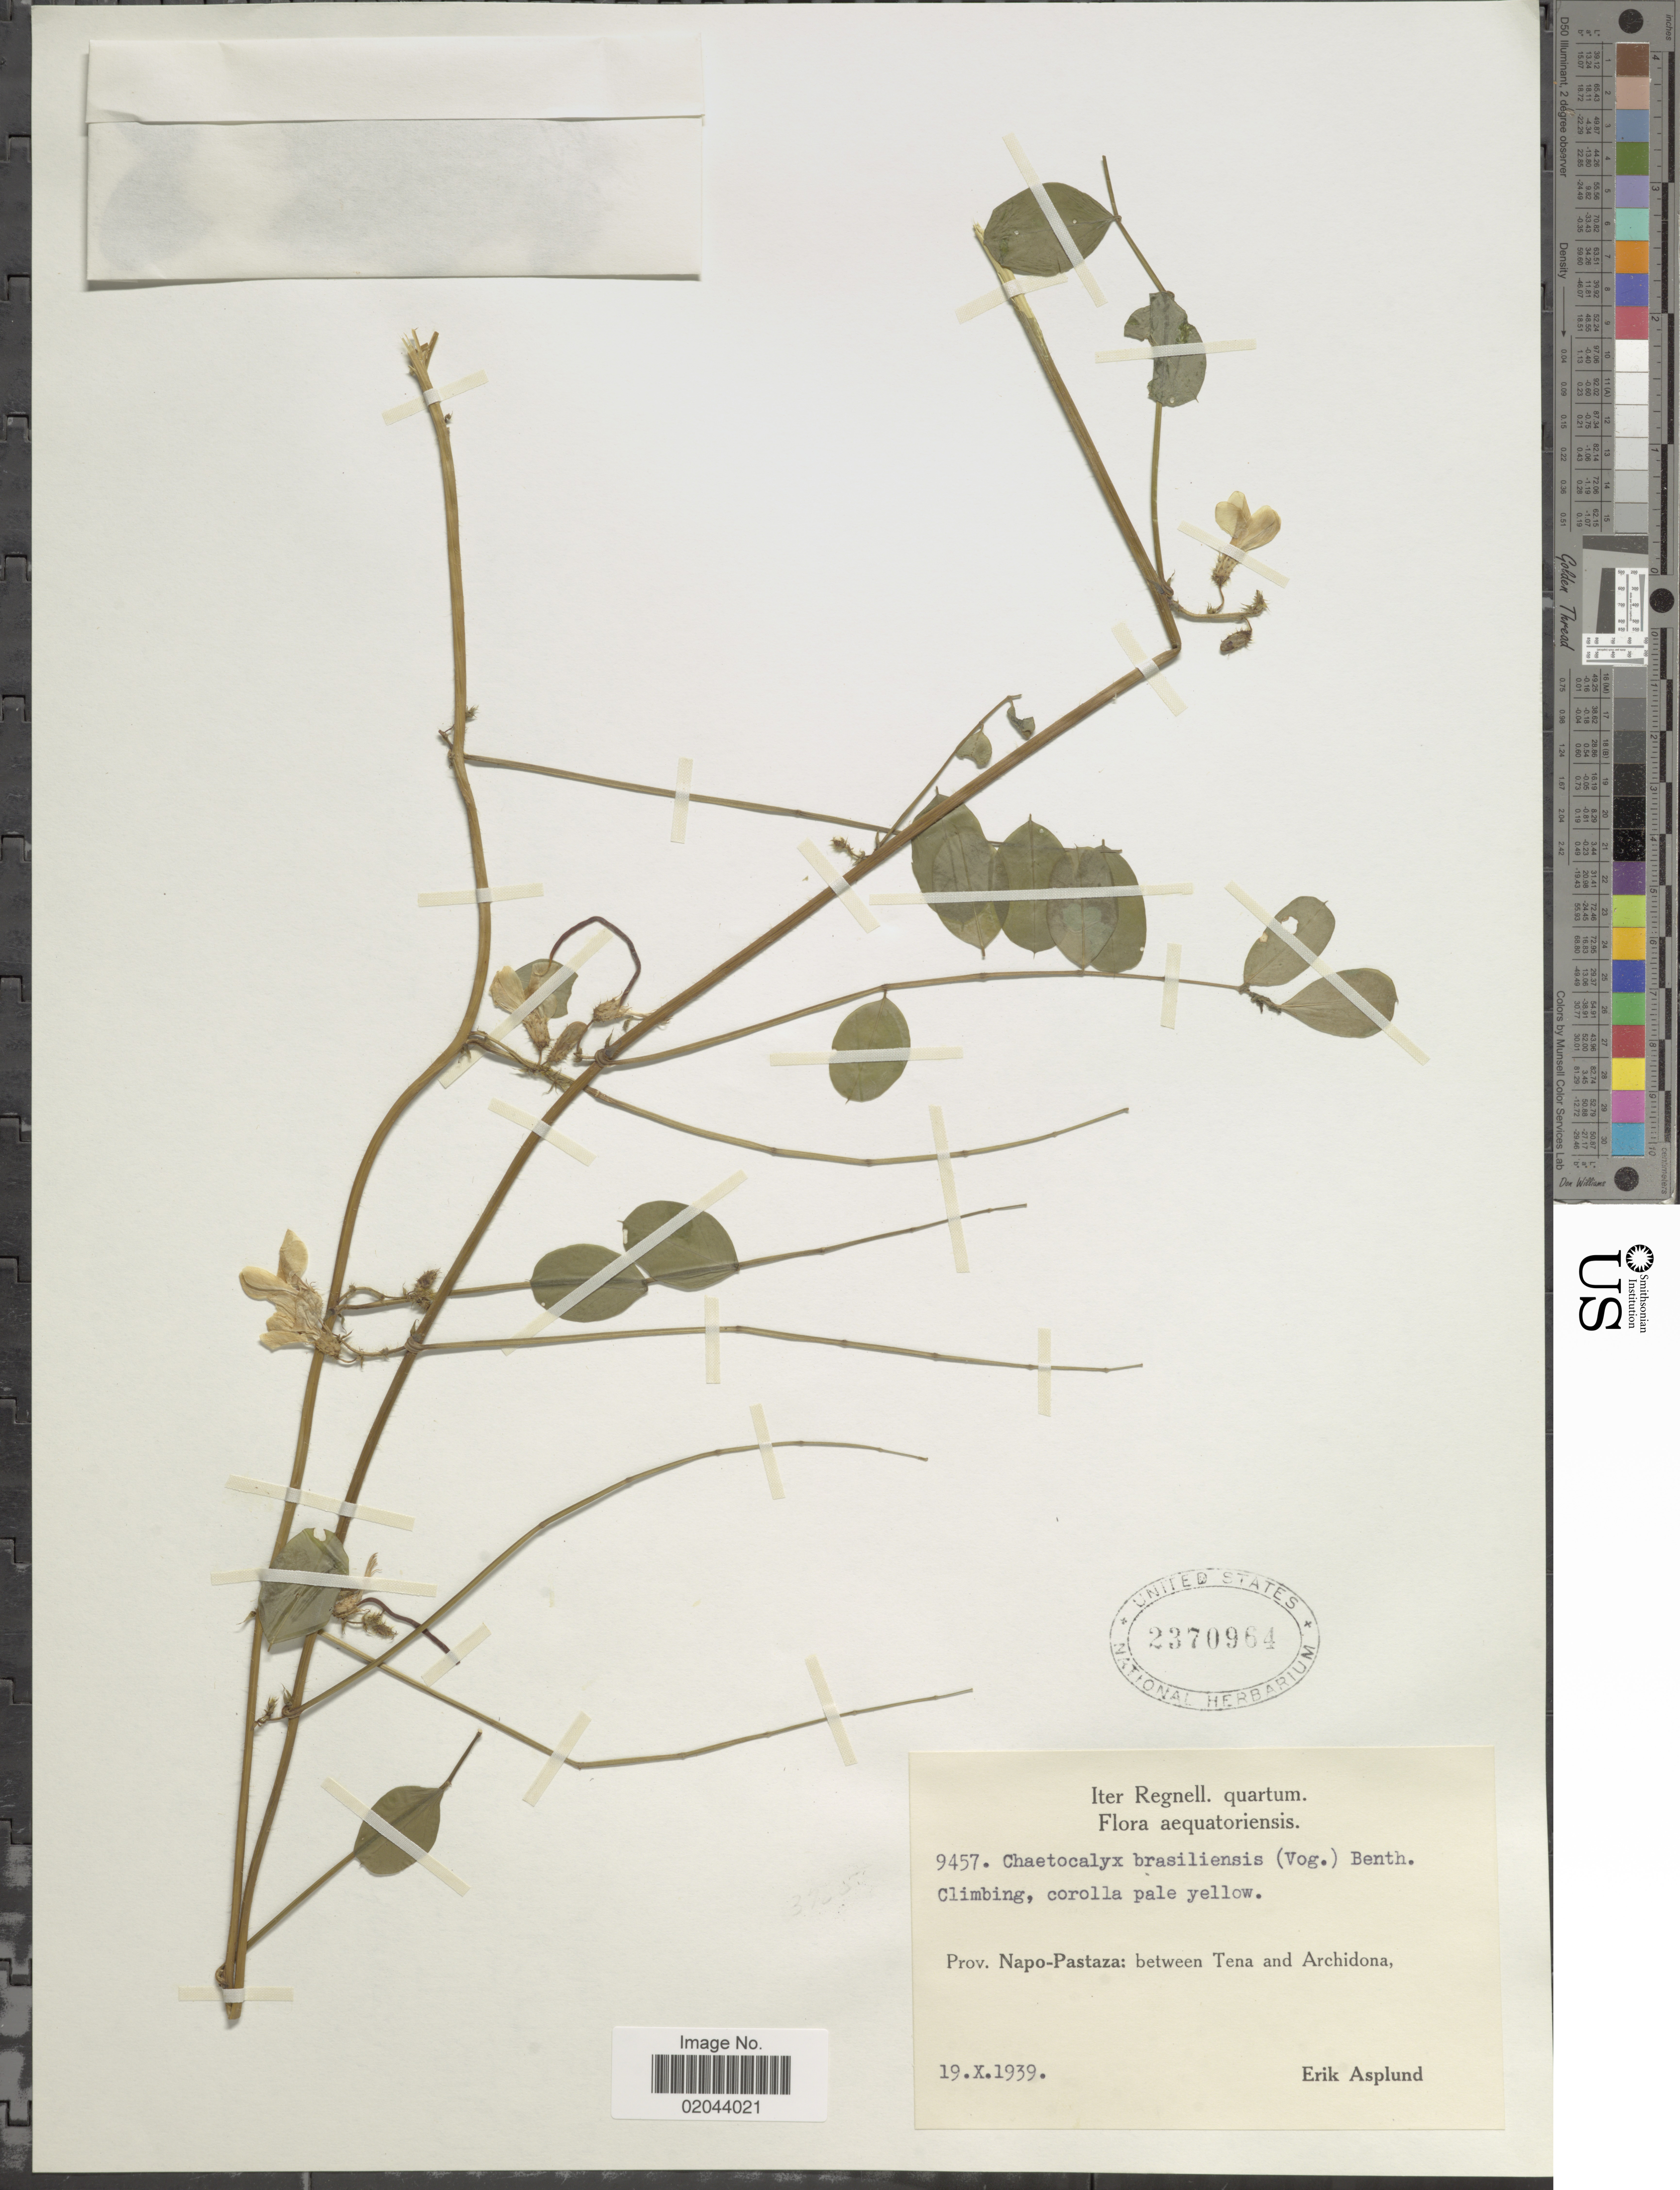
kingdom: Plantae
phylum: Tracheophyta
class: Magnoliopsida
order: Fabales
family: Fabaceae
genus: Chaetocalyx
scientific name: Chaetocalyx brasiliensis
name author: (Vogel) Benth.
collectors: E. Asplund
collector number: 9457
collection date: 1939-10-19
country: Ecuador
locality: Prov. Napo-Pastaza: between Tena and Archidona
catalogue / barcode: US 2370964